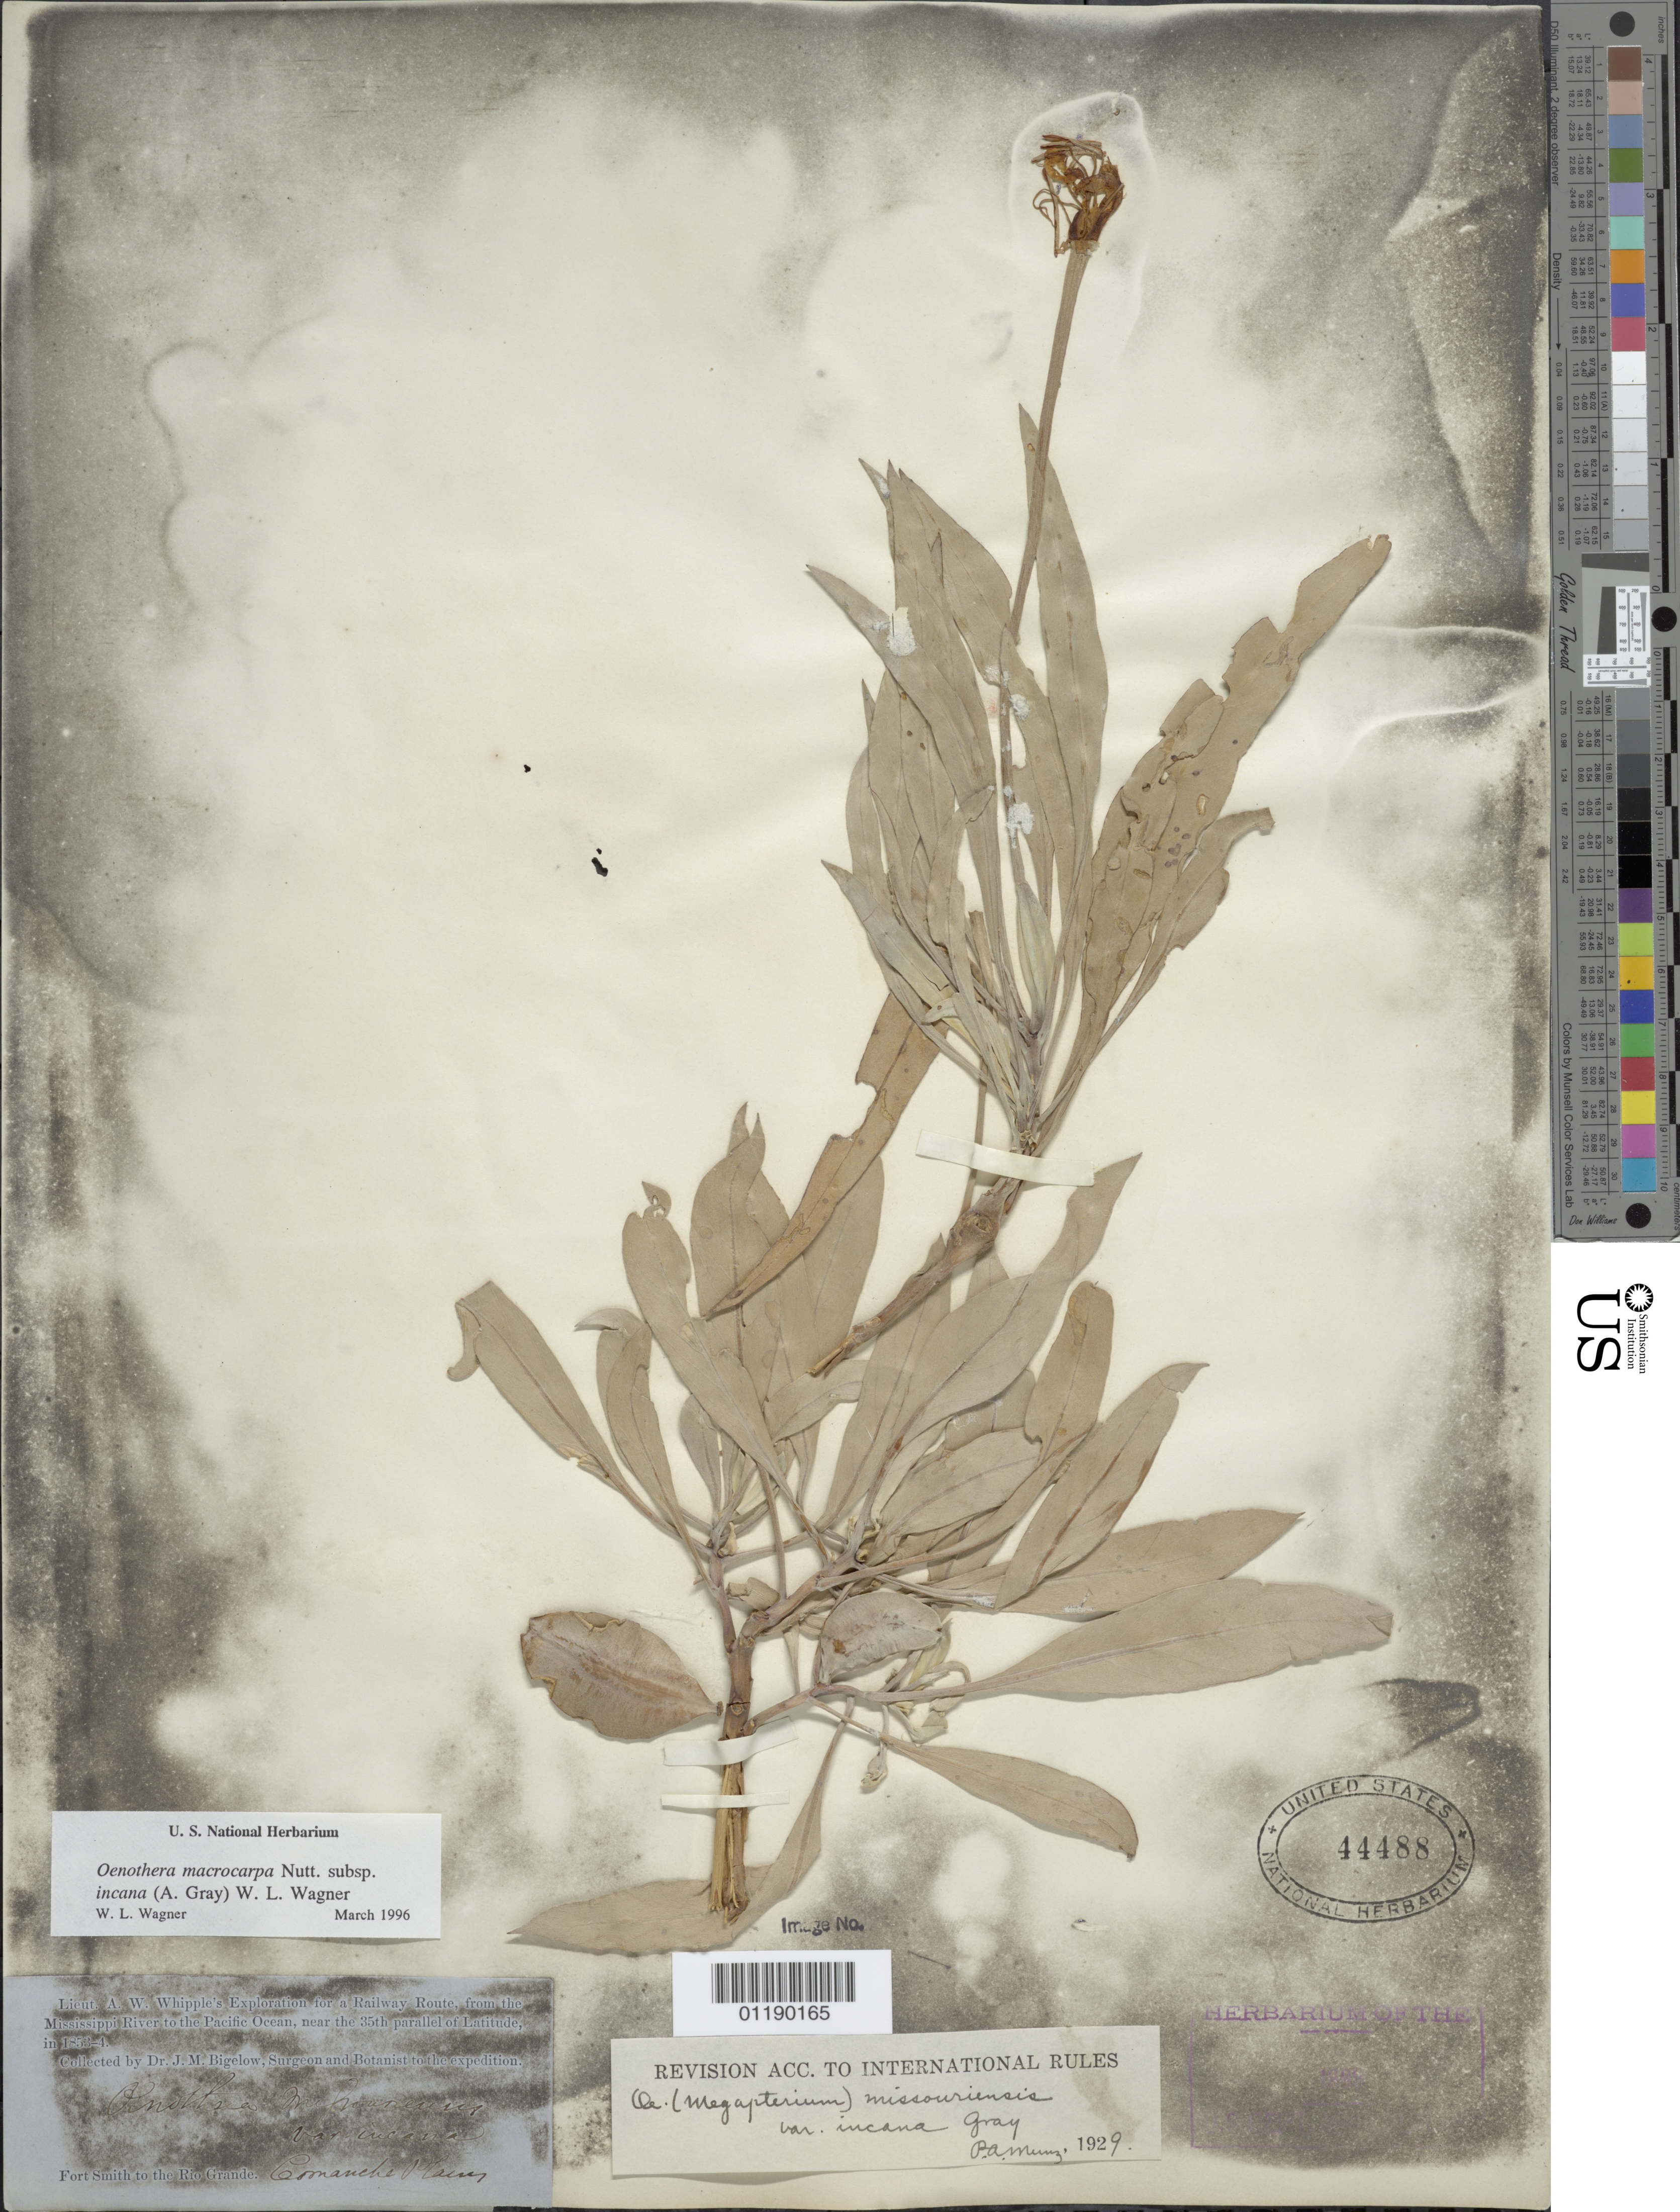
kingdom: Plantae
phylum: Tracheophyta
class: Magnoliopsida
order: Myrtales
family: Onagraceae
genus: Oenothera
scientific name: Oenothera macrocarpa subsp. incana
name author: (A. Gray) W.L. Wagner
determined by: Wagner, W. L., (BOT), Smithsonian Institution - National Museum of Natural History (UNITED STATES)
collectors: J. M. Bigelow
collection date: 1853/1854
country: United States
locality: Comanche Plains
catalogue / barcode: US 44488